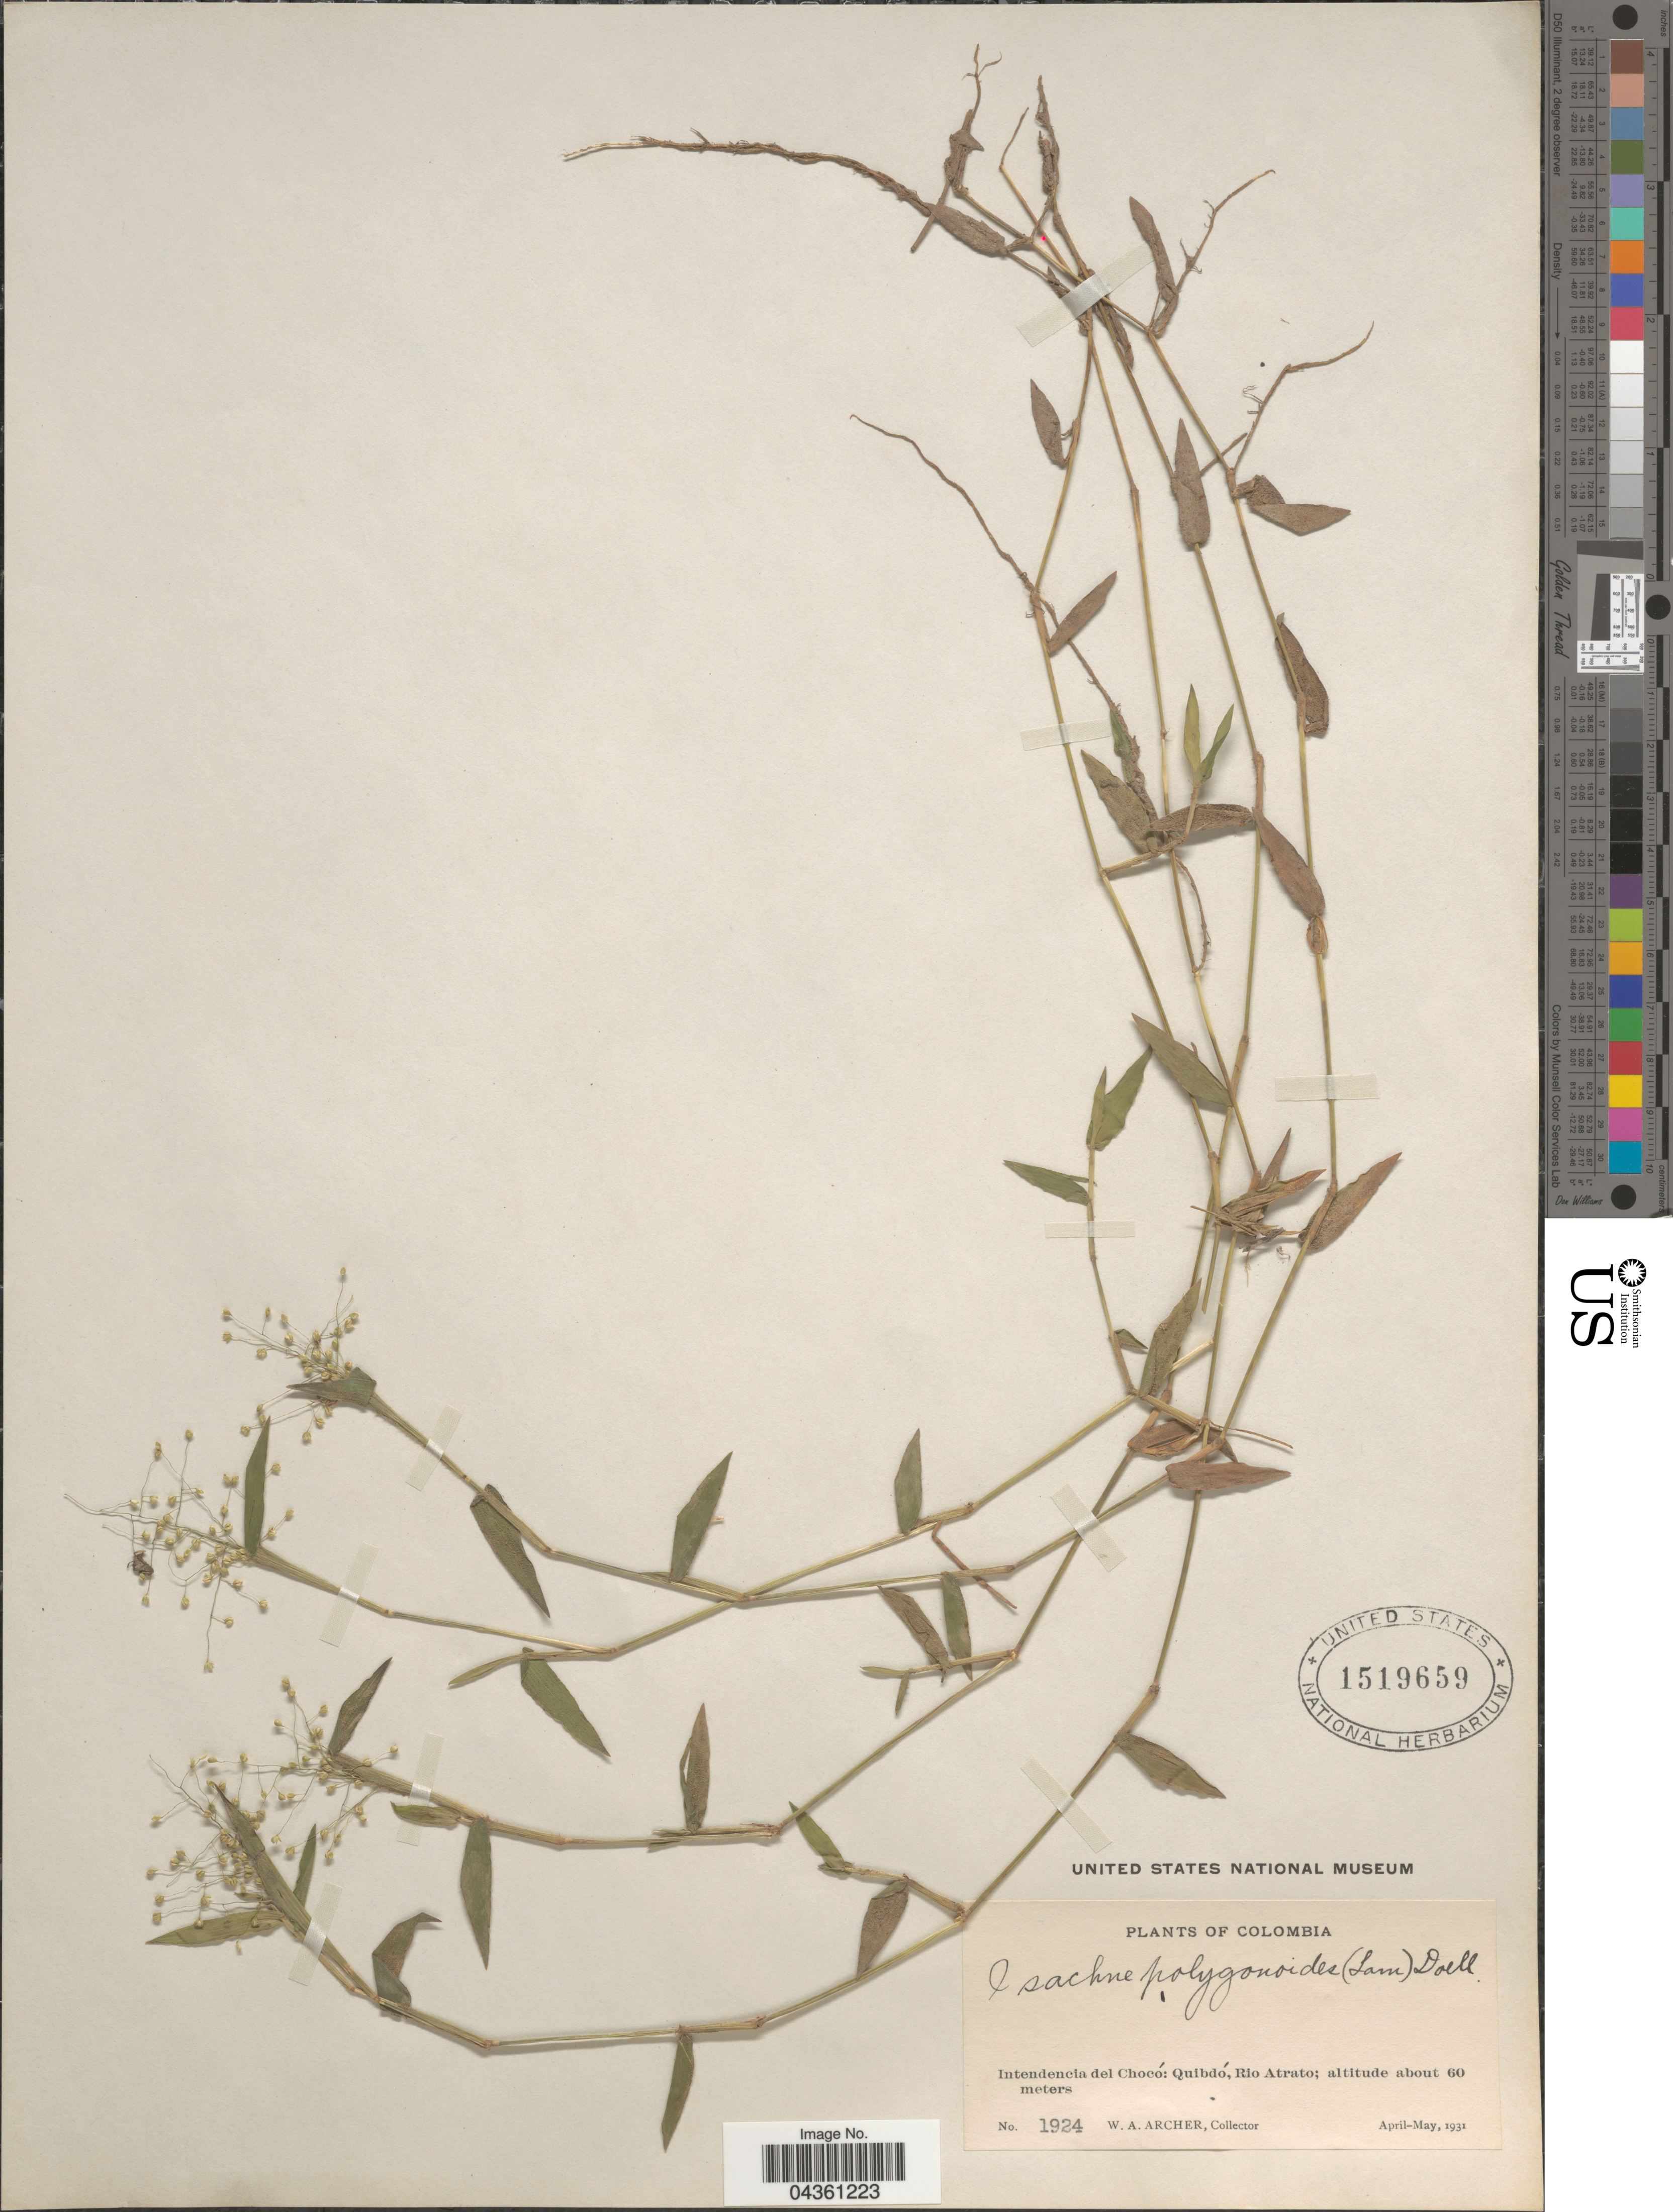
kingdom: Plantae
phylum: Tracheophyta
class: Liliopsida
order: Poales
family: Poaceae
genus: Isachne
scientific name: Isachne polygonoides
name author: (Lam.) Döll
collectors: W. Archer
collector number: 1924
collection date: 1931-04/1931-05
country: Colombia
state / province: Chocó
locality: Intendencia del Chocó: Quibdó, Rio Atrato.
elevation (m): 60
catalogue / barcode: US 1519659